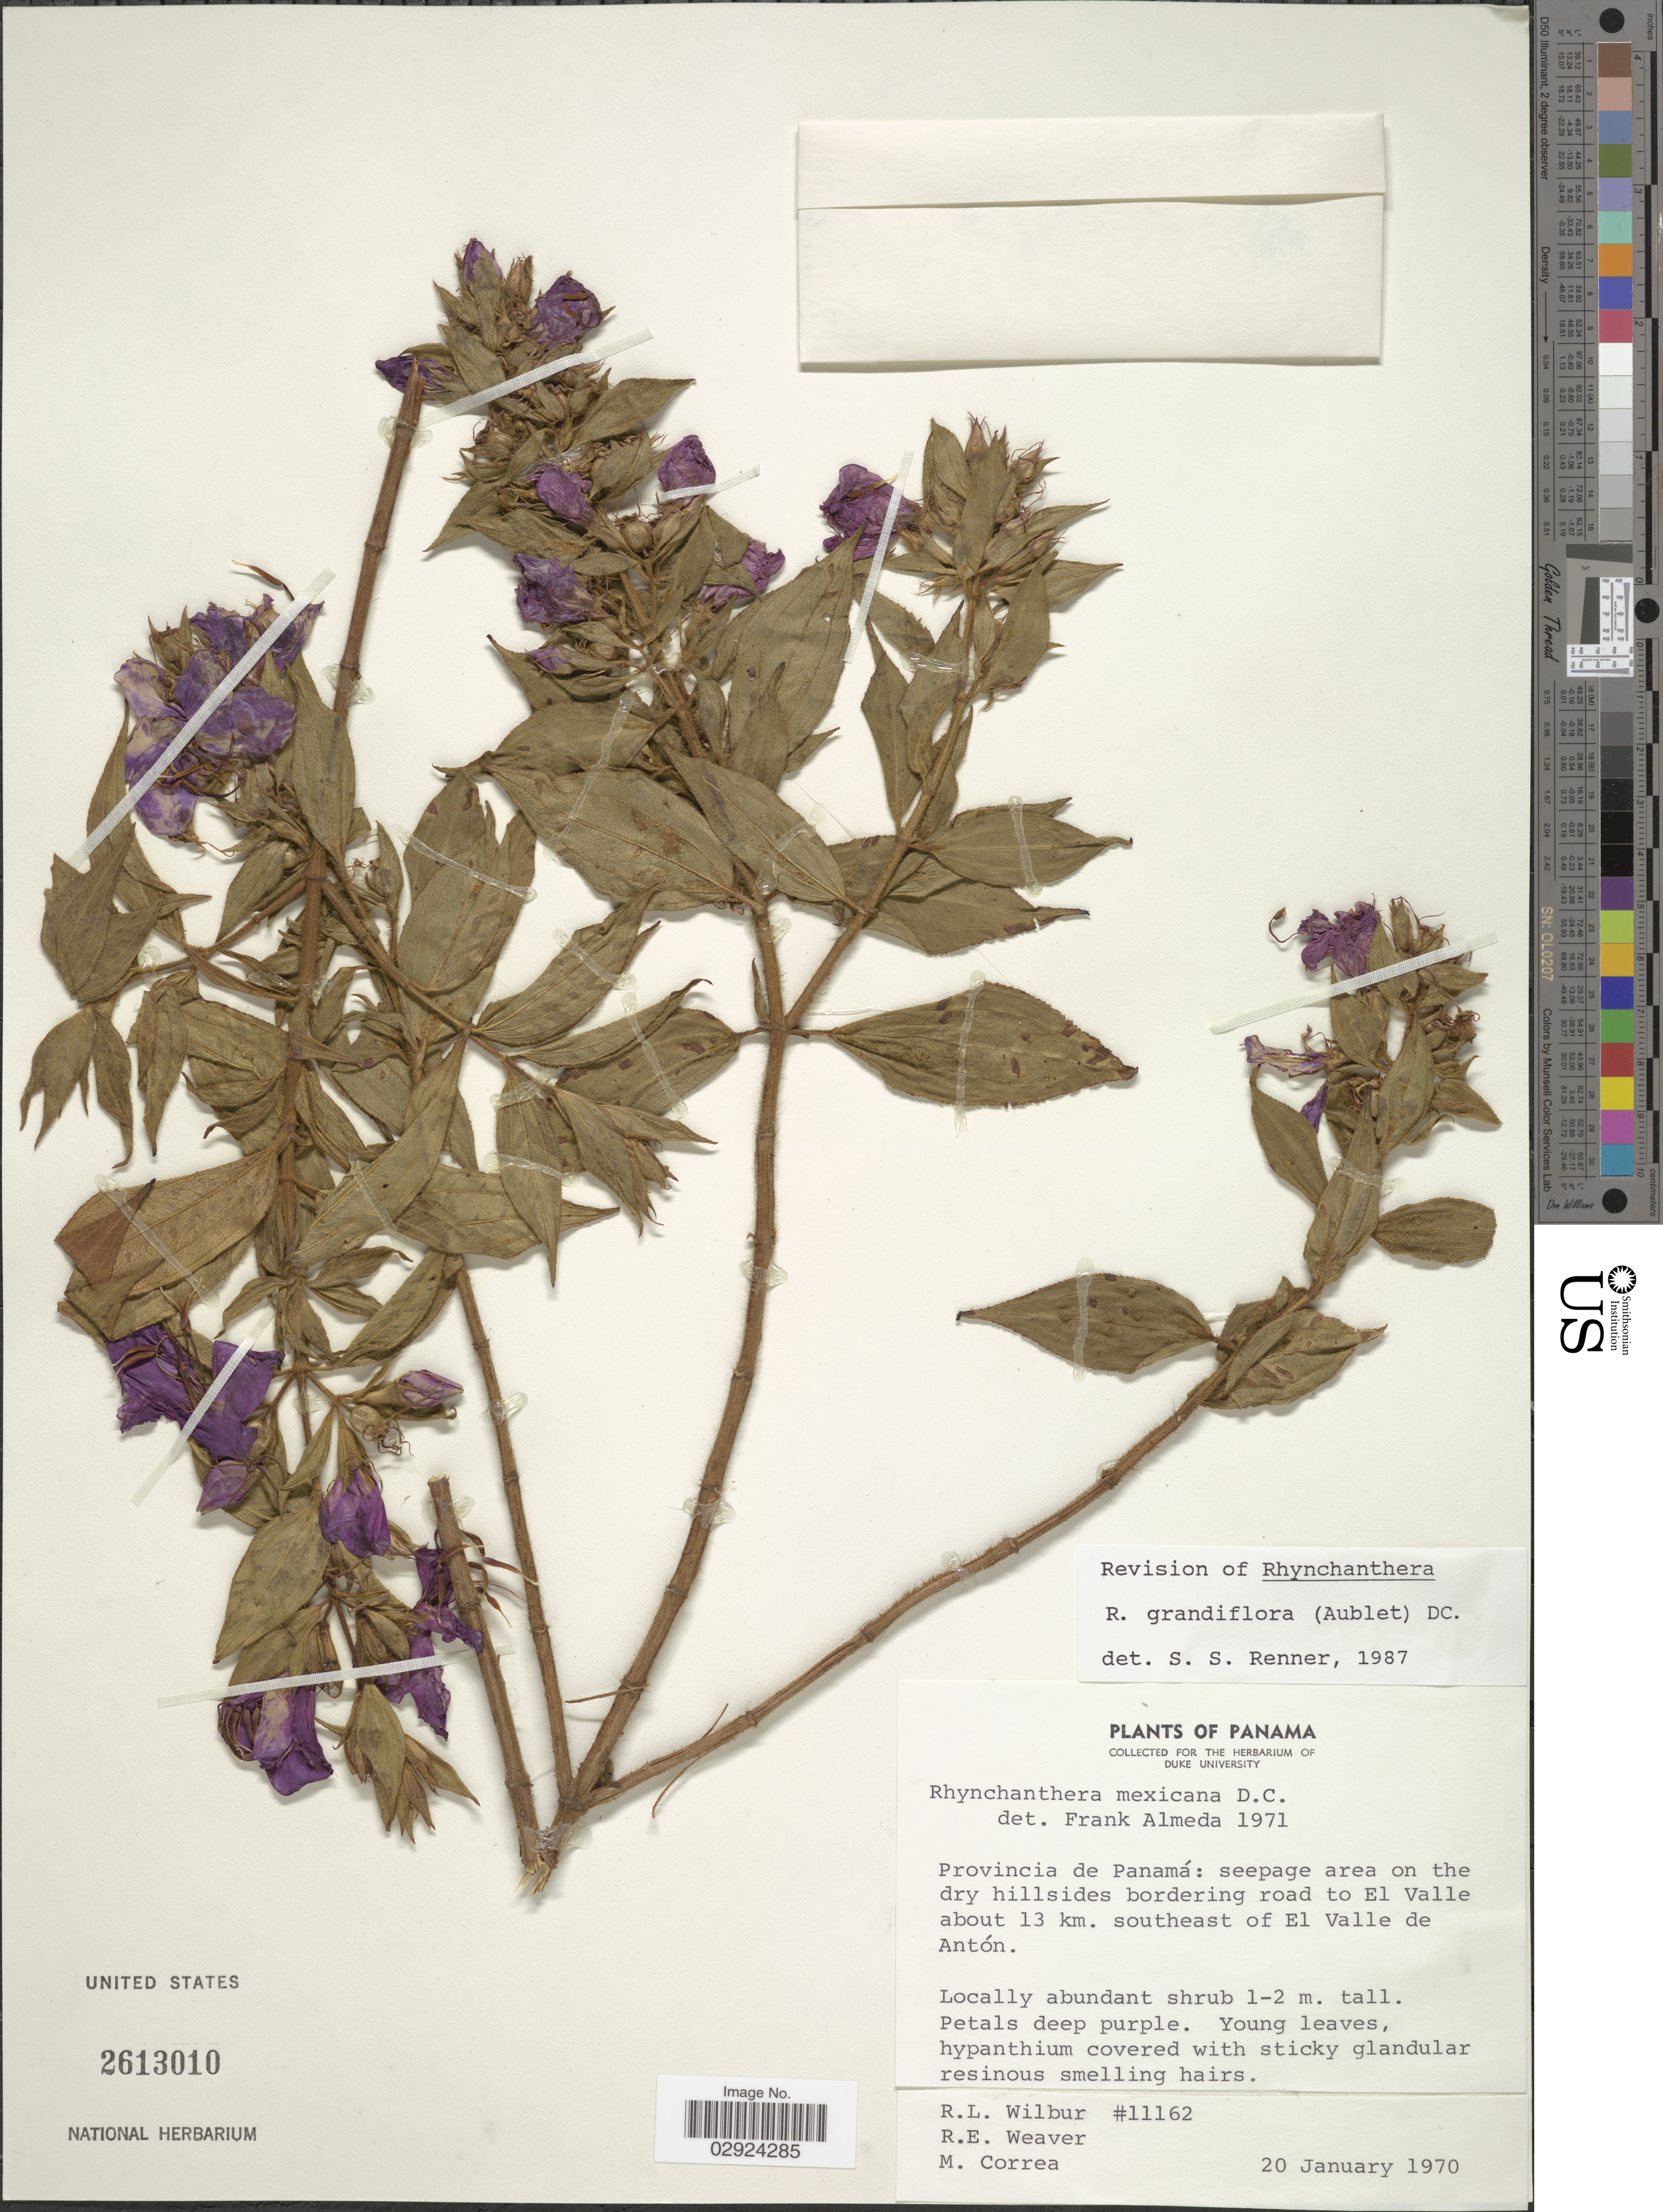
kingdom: Plantae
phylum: Tracheophyta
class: Magnoliopsida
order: Myrtales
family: Melastomataceae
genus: Rhynchanthera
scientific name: Rhynchanthera grandiflora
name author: (Aubl.) DC.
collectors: R. L. Wilbur, R. E. Weaver & M. Correa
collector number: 11162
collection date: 1970-01-20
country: Panama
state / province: Panamá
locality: Provincia de Panamá: seepage area on the dry hillsides bordering road to El Valle about 13 km. southeast of El Valle de Antón.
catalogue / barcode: US 2613010